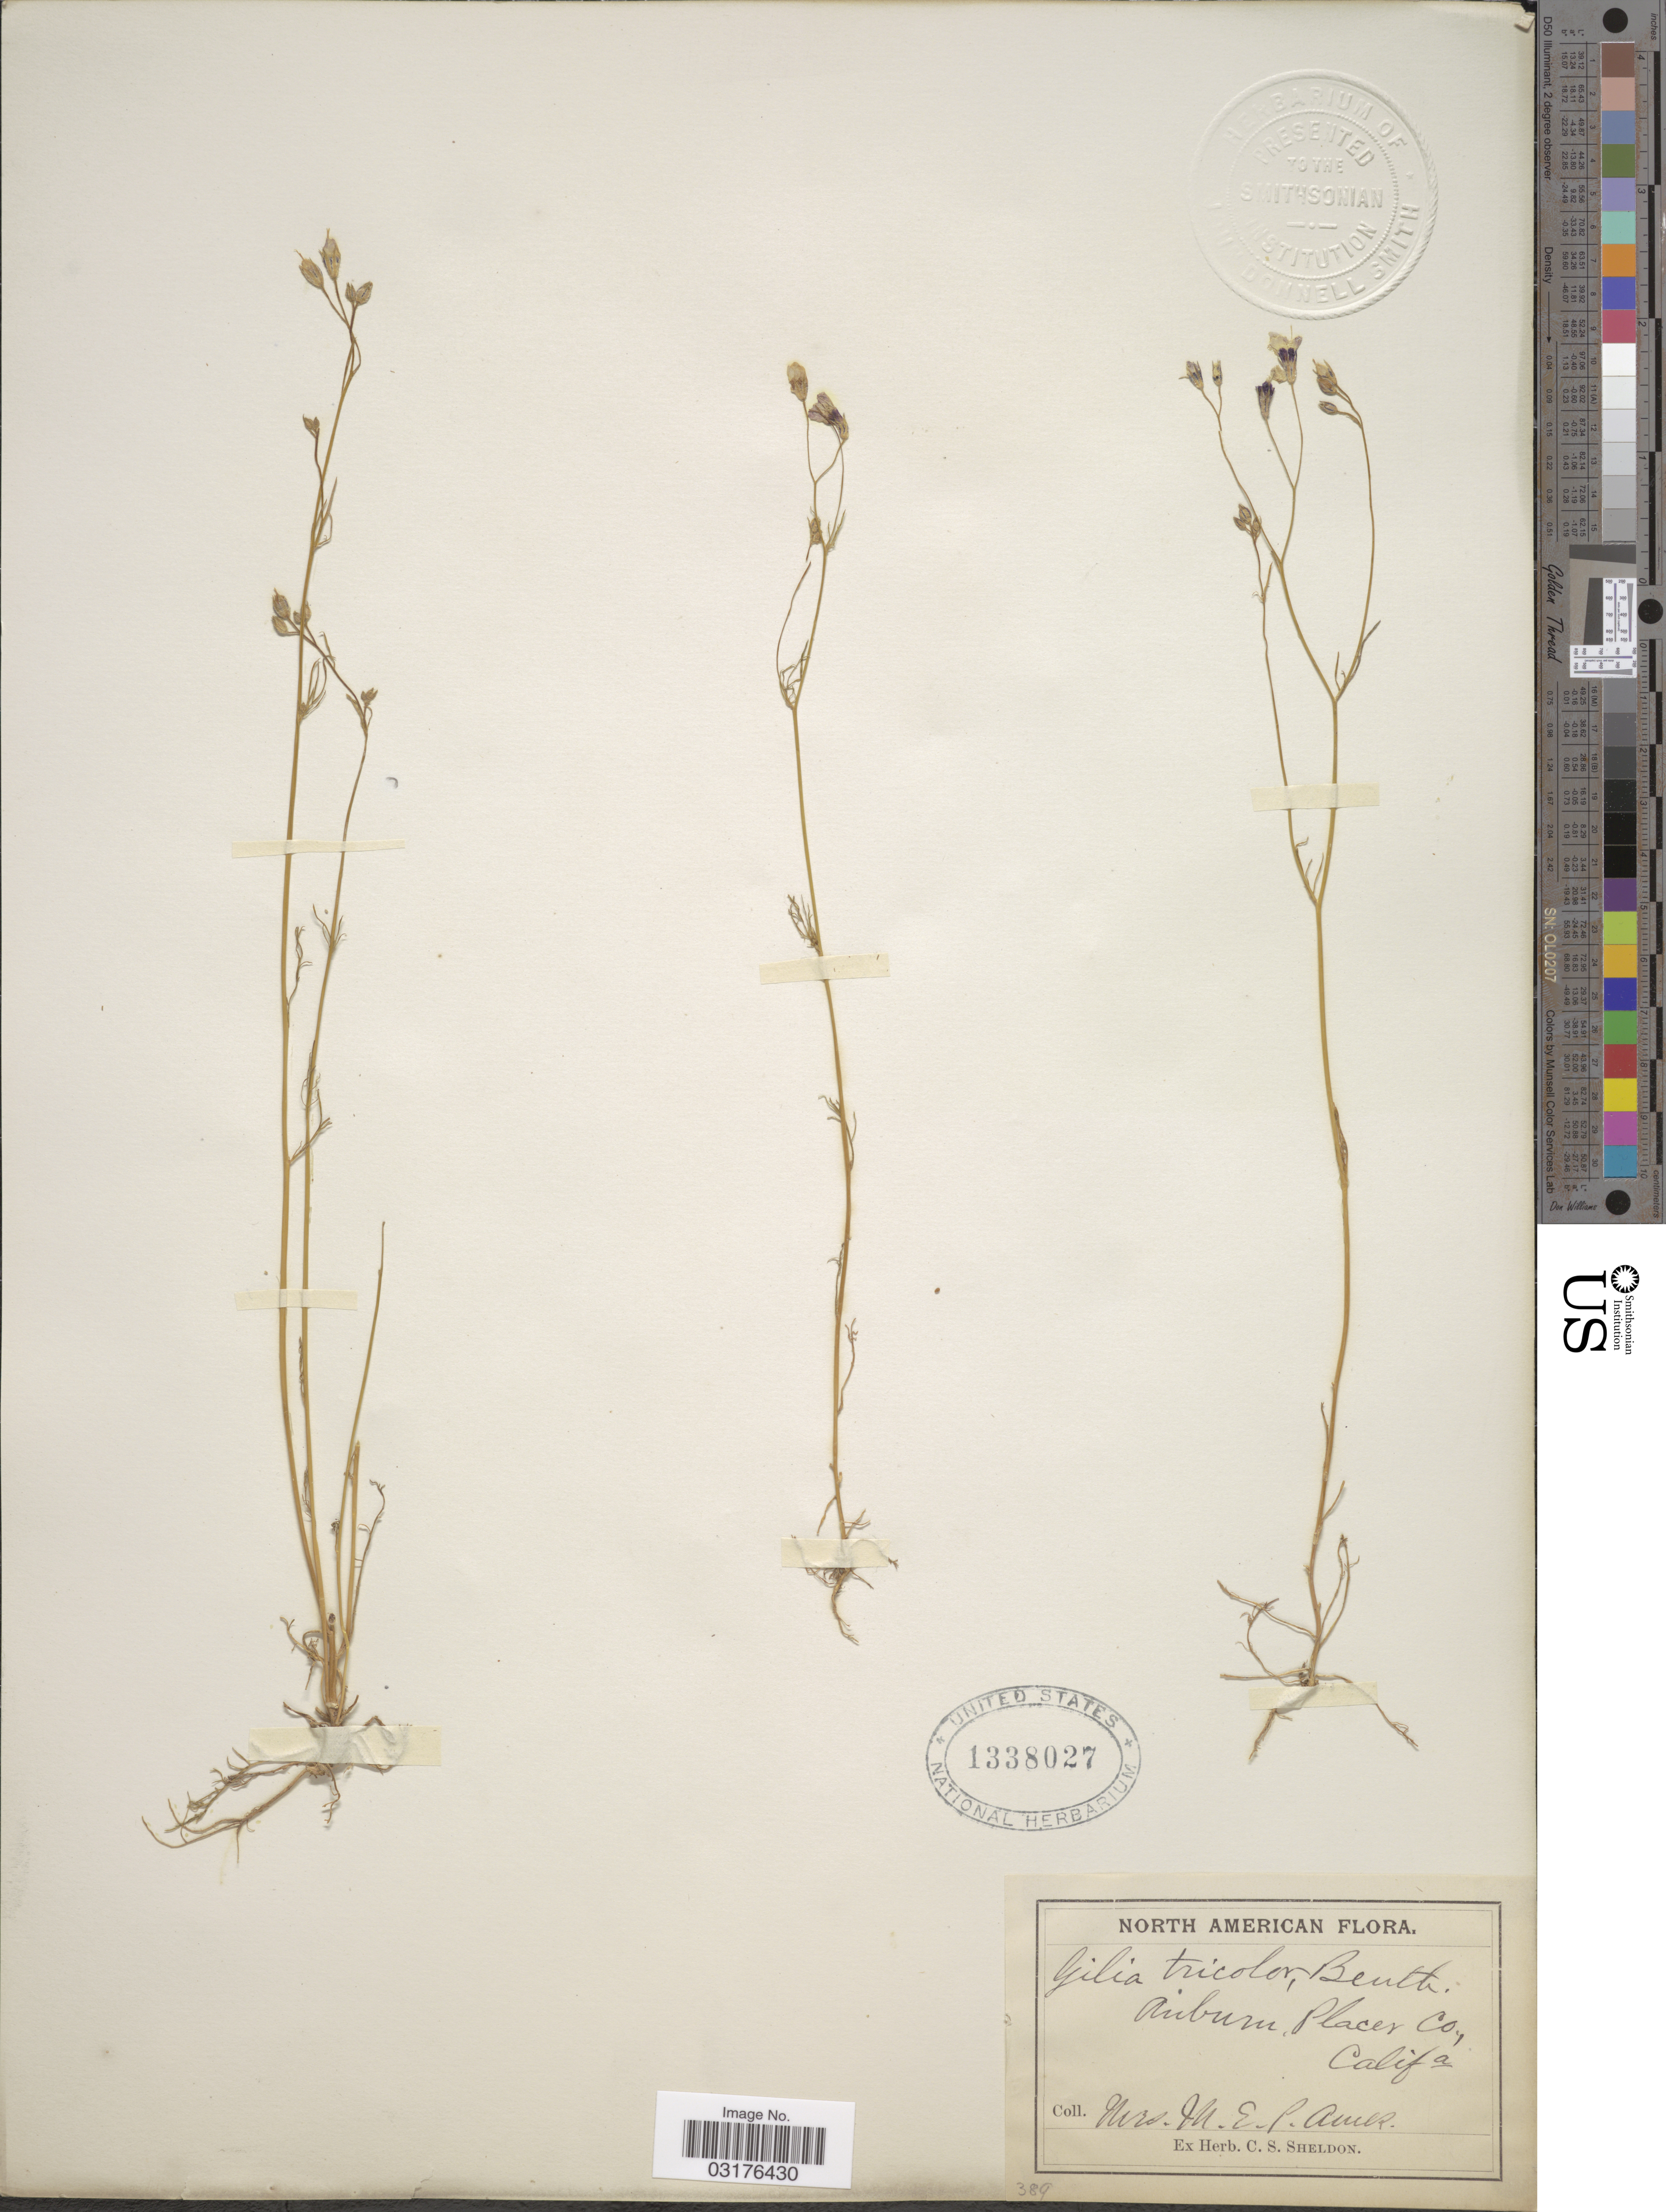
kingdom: Plantae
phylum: Tracheophyta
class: Magnoliopsida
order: Ericales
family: Polemoniaceae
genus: Gilia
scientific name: Gilia tricolor subsp. diffusa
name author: (Congdon) H. Mason & A.D. Grant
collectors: M. E. P. Ames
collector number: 389?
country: United States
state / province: California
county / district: Placer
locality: Auburn, Placer Co.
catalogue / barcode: US 1338027